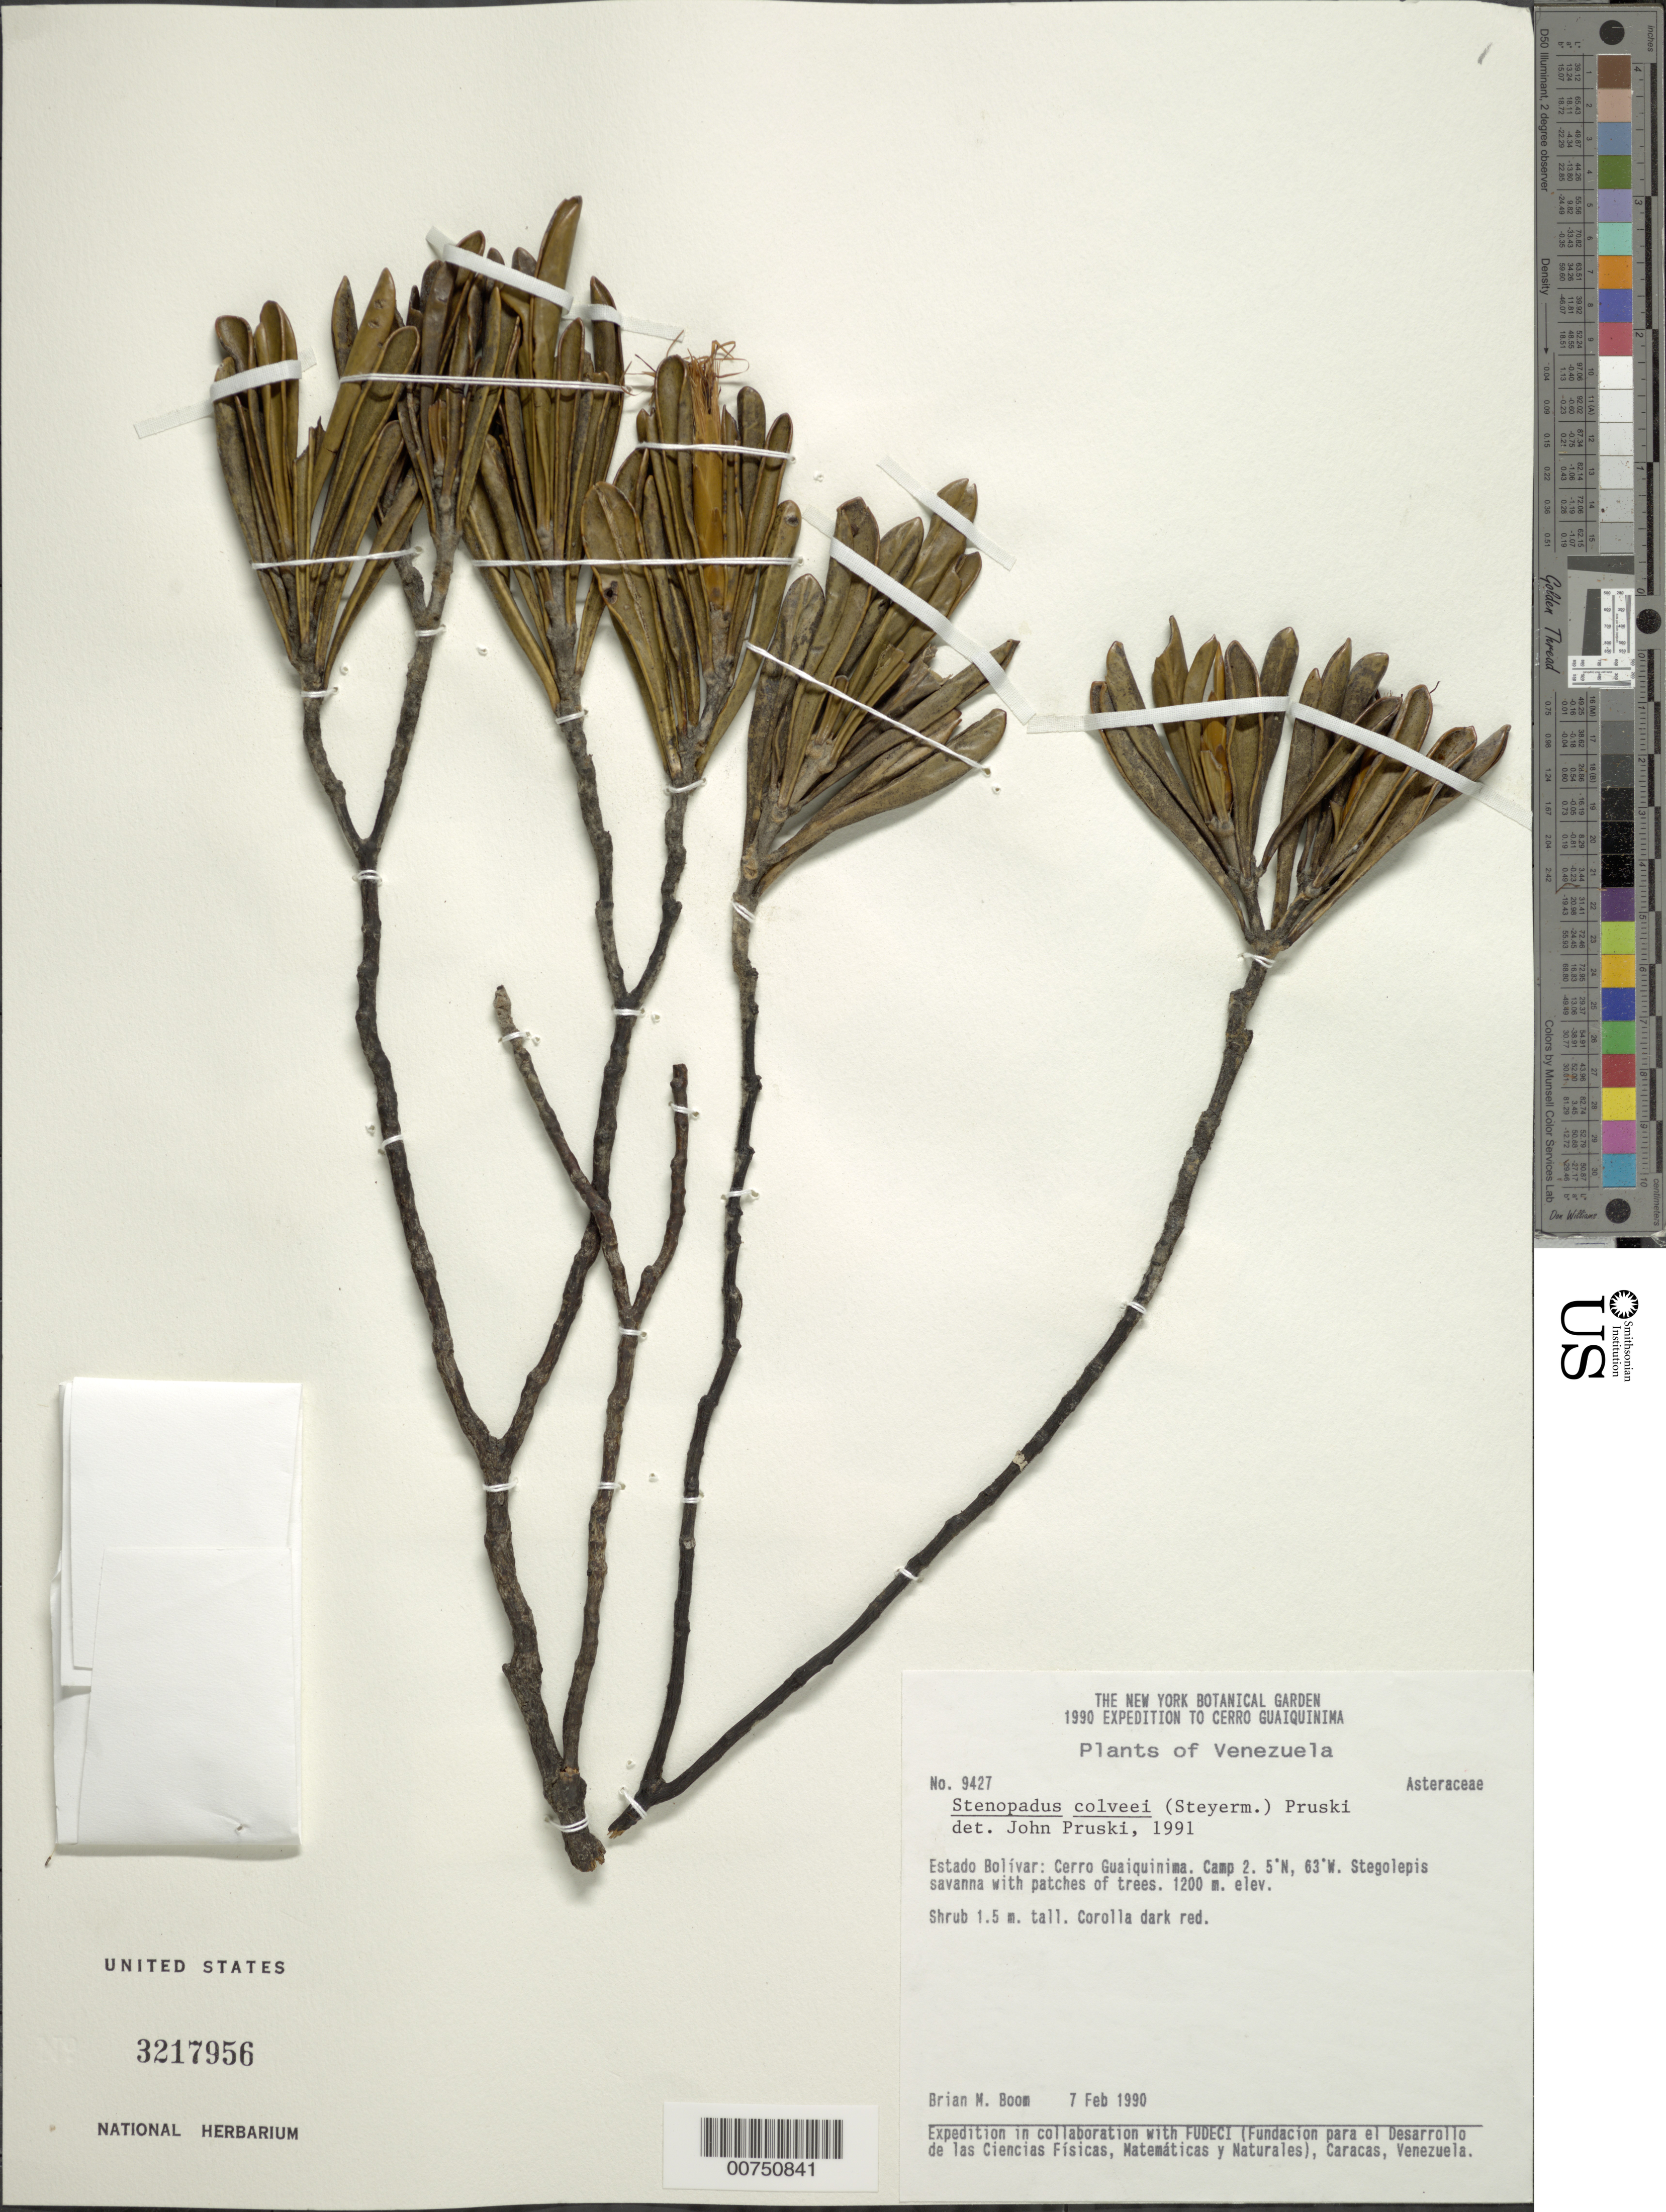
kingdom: Plantae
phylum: Tracheophyta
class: Magnoliopsida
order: Asterales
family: Asteraceae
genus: Stenopadus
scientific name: Stenopadus colveei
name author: (Steyerm.) Pruski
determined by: Pruski, J. F.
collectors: B. M. Boom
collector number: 9427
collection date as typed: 7-Feb-90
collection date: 1990-02-07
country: Venezuela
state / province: Bolívar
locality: Cerro Guaiquinima, Camp 2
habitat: Stegolepis savanna with patches of trees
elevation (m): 1200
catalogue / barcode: US 3217956